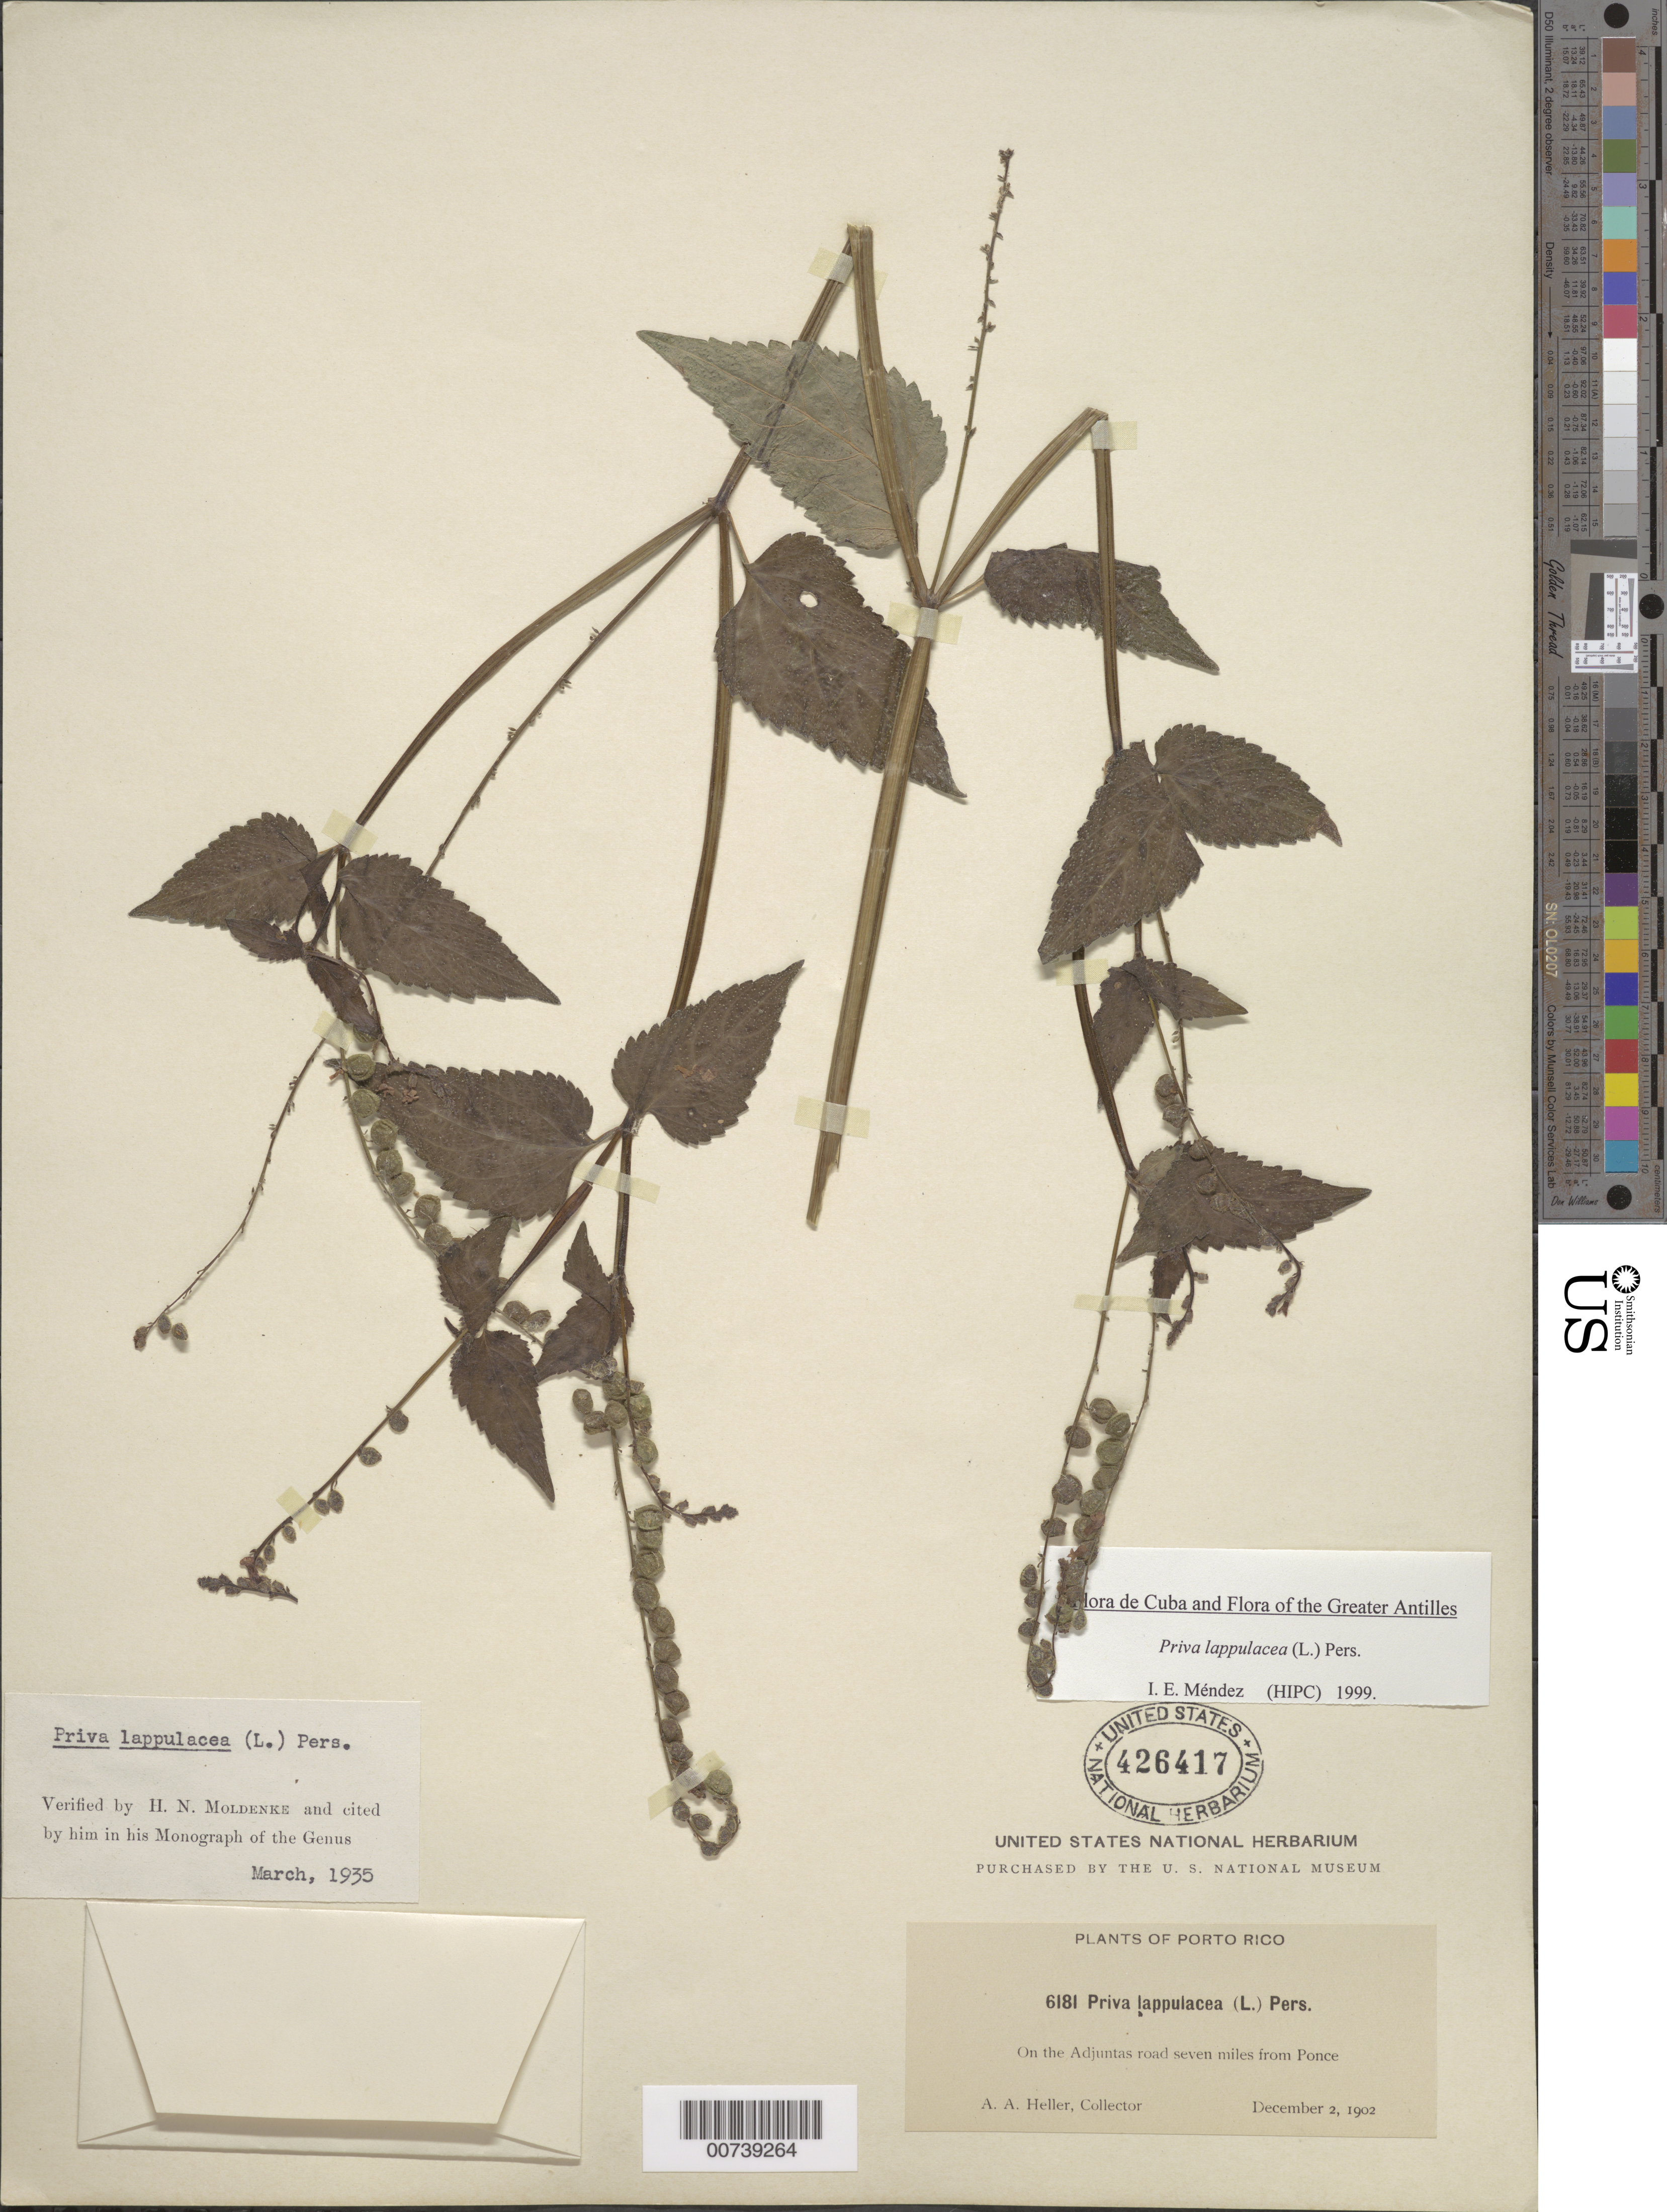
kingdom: Plantae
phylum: Tracheophyta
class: Magnoliopsida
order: Lamiales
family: Verbenaceae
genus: Priva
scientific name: Priva lappulacea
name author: (L.) Pers.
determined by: Méndez, Isidro E., (HIPC)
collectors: A. A. Heller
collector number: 6181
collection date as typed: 02 Dec 1902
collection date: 1902-12-02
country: Puerto Rico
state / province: Ponce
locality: On the Adjuntas road 7 mi from Ponce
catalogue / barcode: US 426417